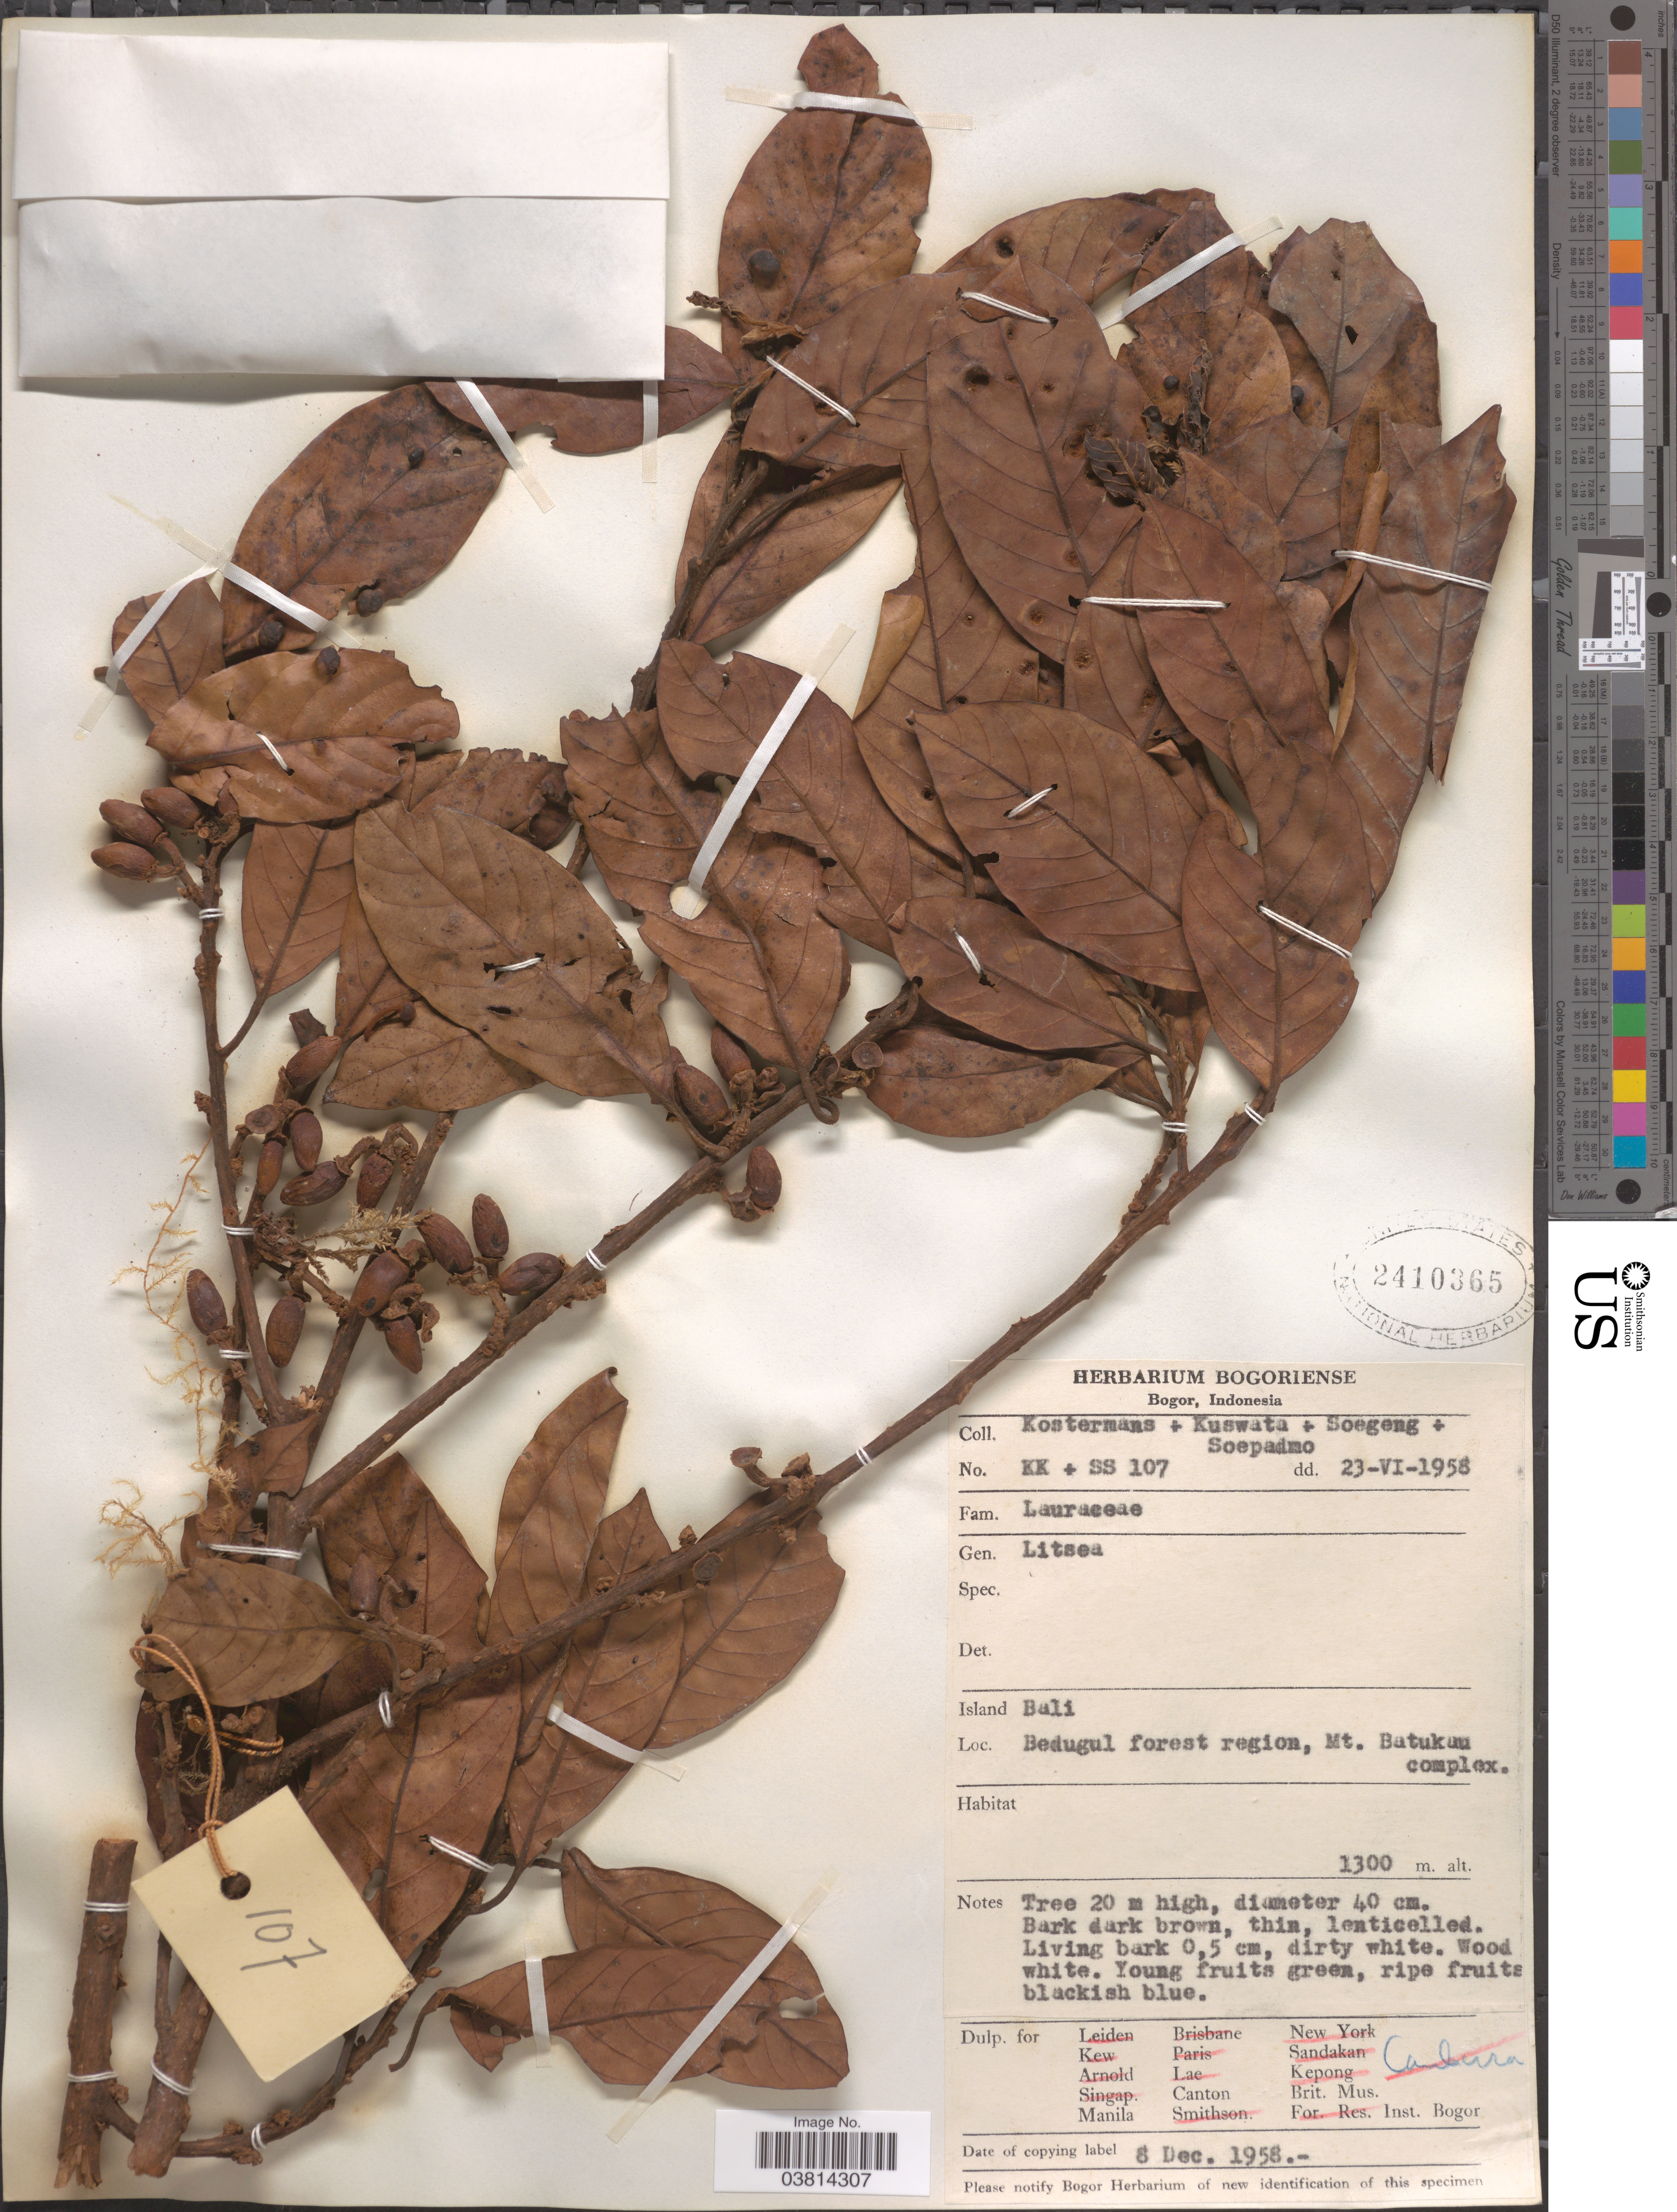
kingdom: Plantae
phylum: Tracheophyta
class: Magnoliopsida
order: Laurales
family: Lauraceae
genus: Litsea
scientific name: Litsea sp.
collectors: A. J. G. Kostermans, -. Kuswata, -. Soegeng & -. Soepadmo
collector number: KK+SS 107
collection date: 1958-06-23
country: Indonesia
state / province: Nusa Tenggara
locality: Island Bali. Bedugul forest region, Mt. Batukau complex.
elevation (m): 1300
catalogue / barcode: US 2410365